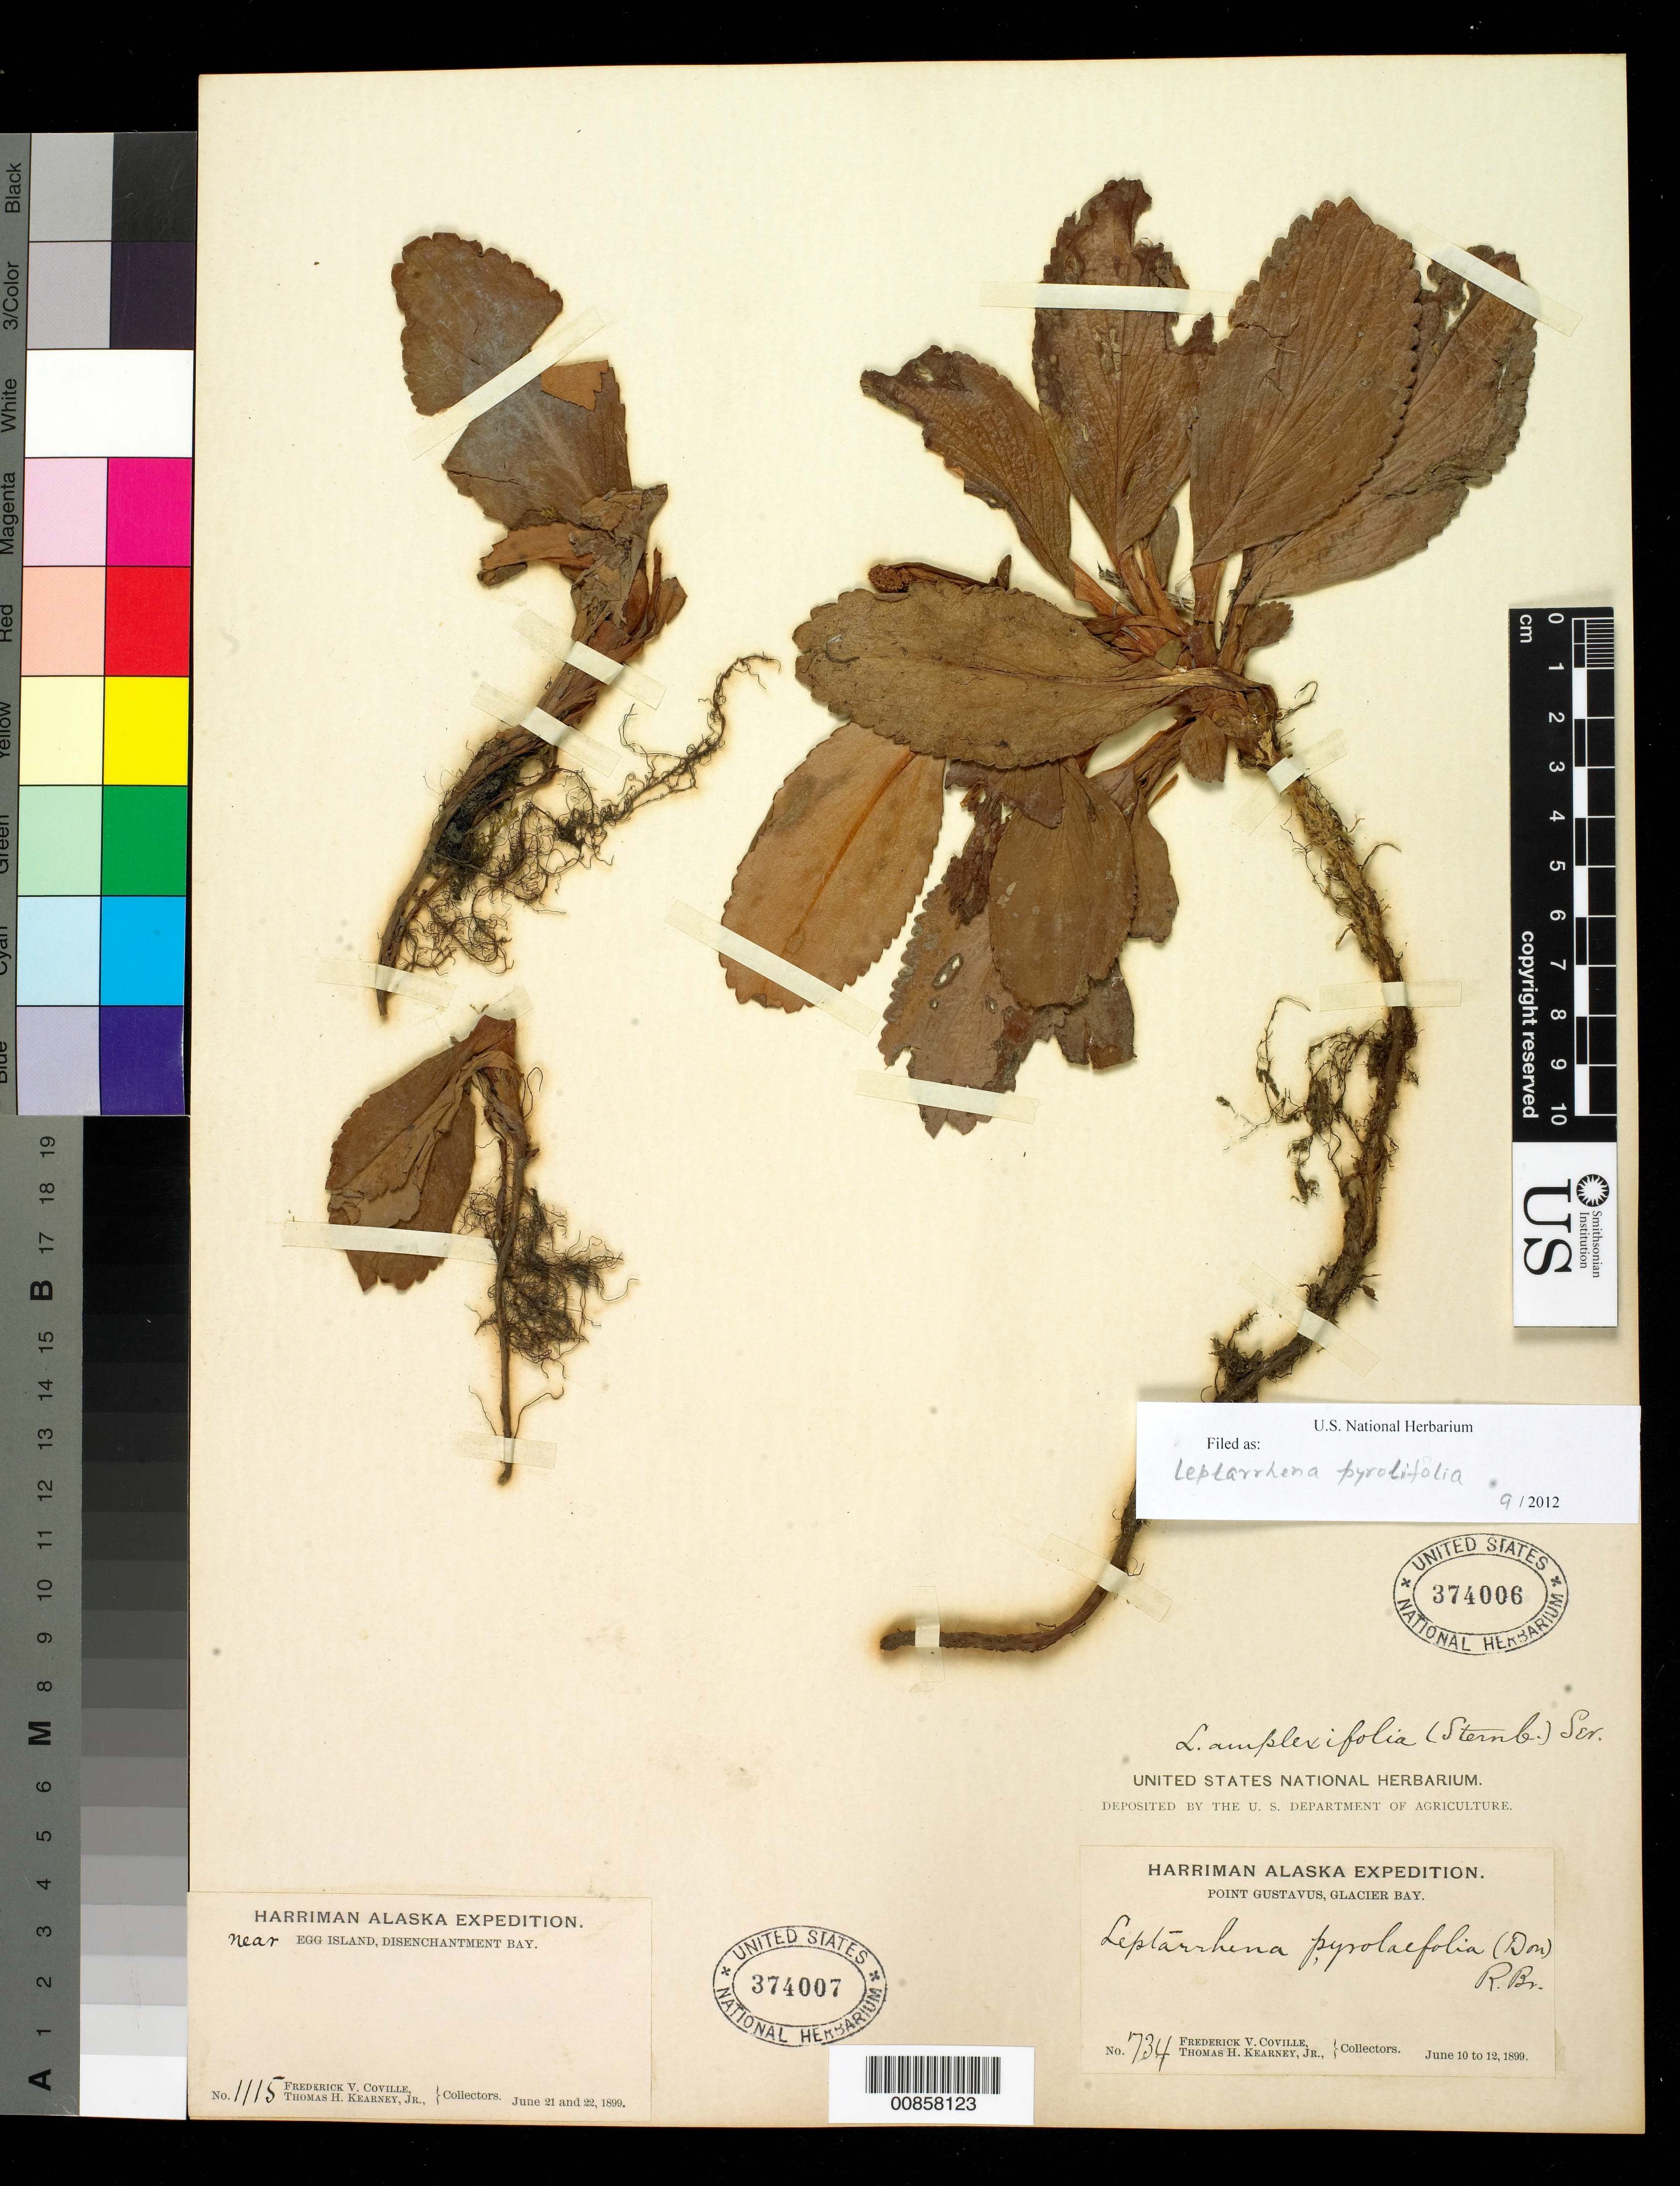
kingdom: Plantae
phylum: Tracheophyta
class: Magnoliopsida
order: Saxifragales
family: Saxifragaceae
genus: Leptarrhena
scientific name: Leptarrhena pyrolifolia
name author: (D. Don) Ser.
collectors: F. V. Coville & T. H. Kearney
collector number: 734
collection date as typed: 10 Jun 1899 to 12 Jun 1899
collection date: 1899-06-10/1899-06-12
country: United States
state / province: Alaska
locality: Point Gustavus, Glacier Bay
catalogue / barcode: US 374006